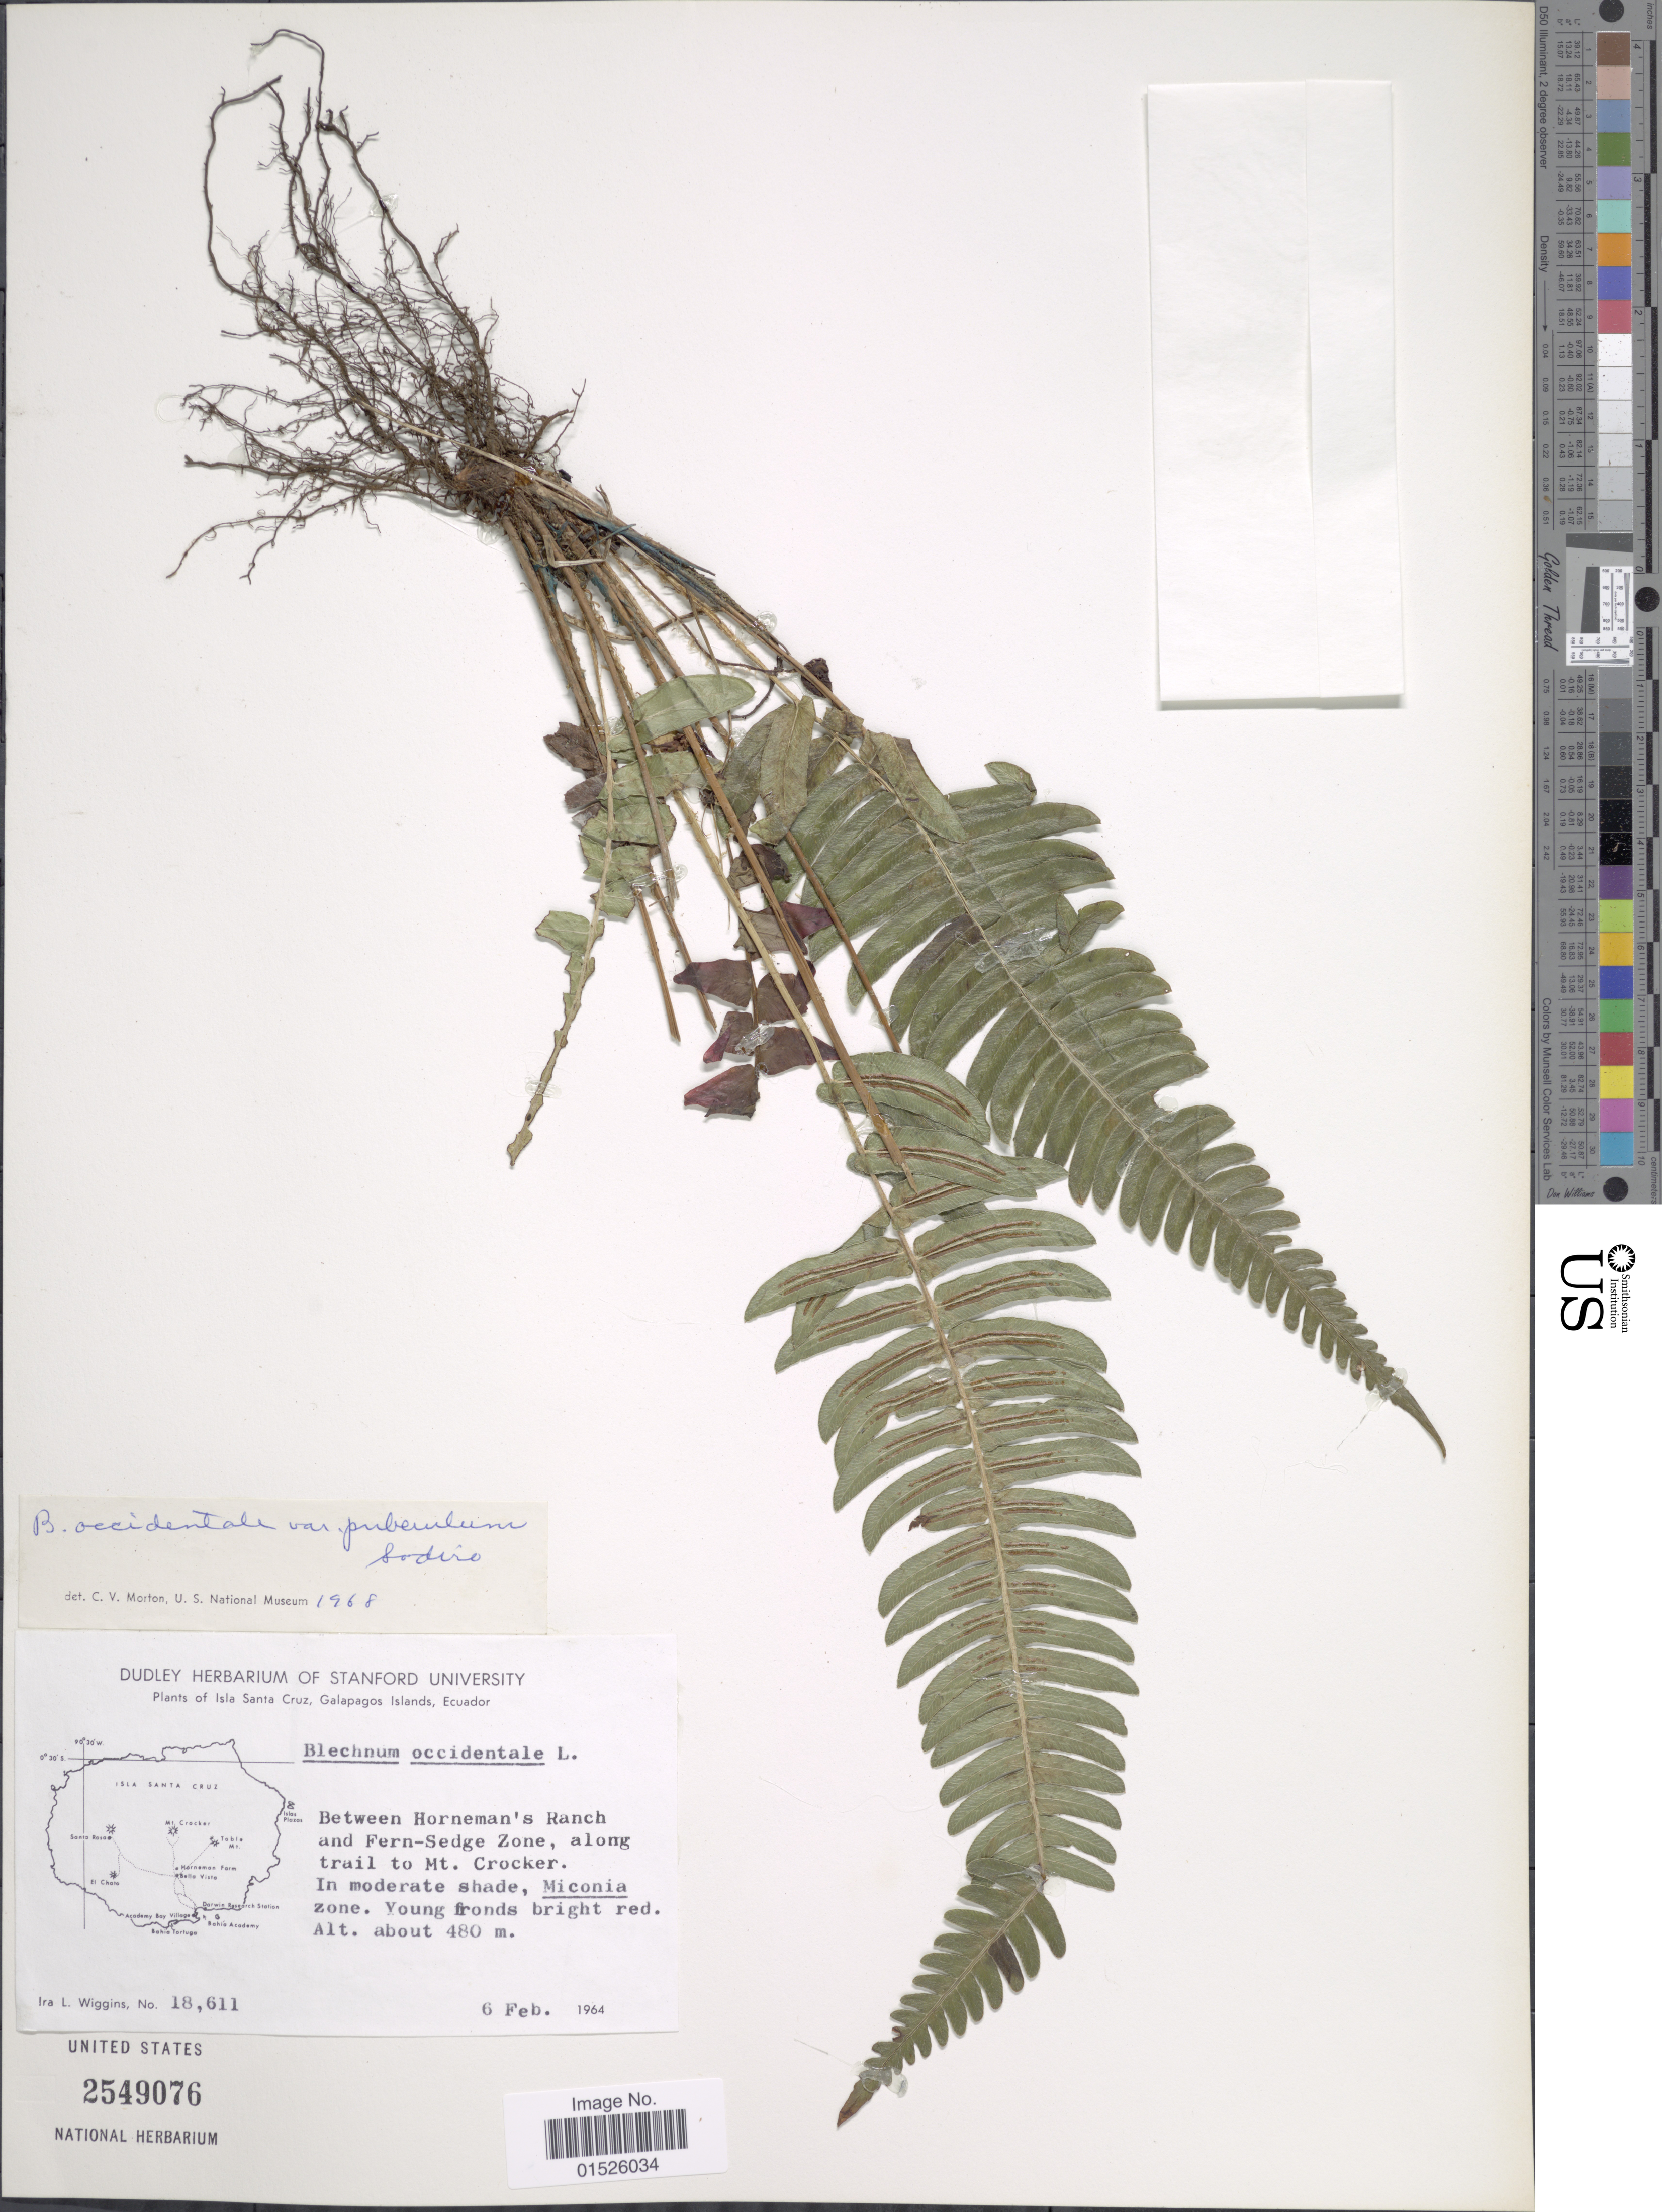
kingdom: Plantae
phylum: Tracheophyta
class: Polypodiopsida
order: Polypodiales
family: Blechnaceae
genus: Blechnum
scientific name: Blechnum glandulosum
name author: Link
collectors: I. L. Wiggins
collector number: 18611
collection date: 1964-02-06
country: Ecuador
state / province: Colón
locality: Isla Santa Cruz, Galapagos Islands, Ecuador, Between Horneman;s Ranch and Fern-Sedge Zone, along trail to Mt. Crocker.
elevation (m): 480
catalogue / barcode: US 2549076